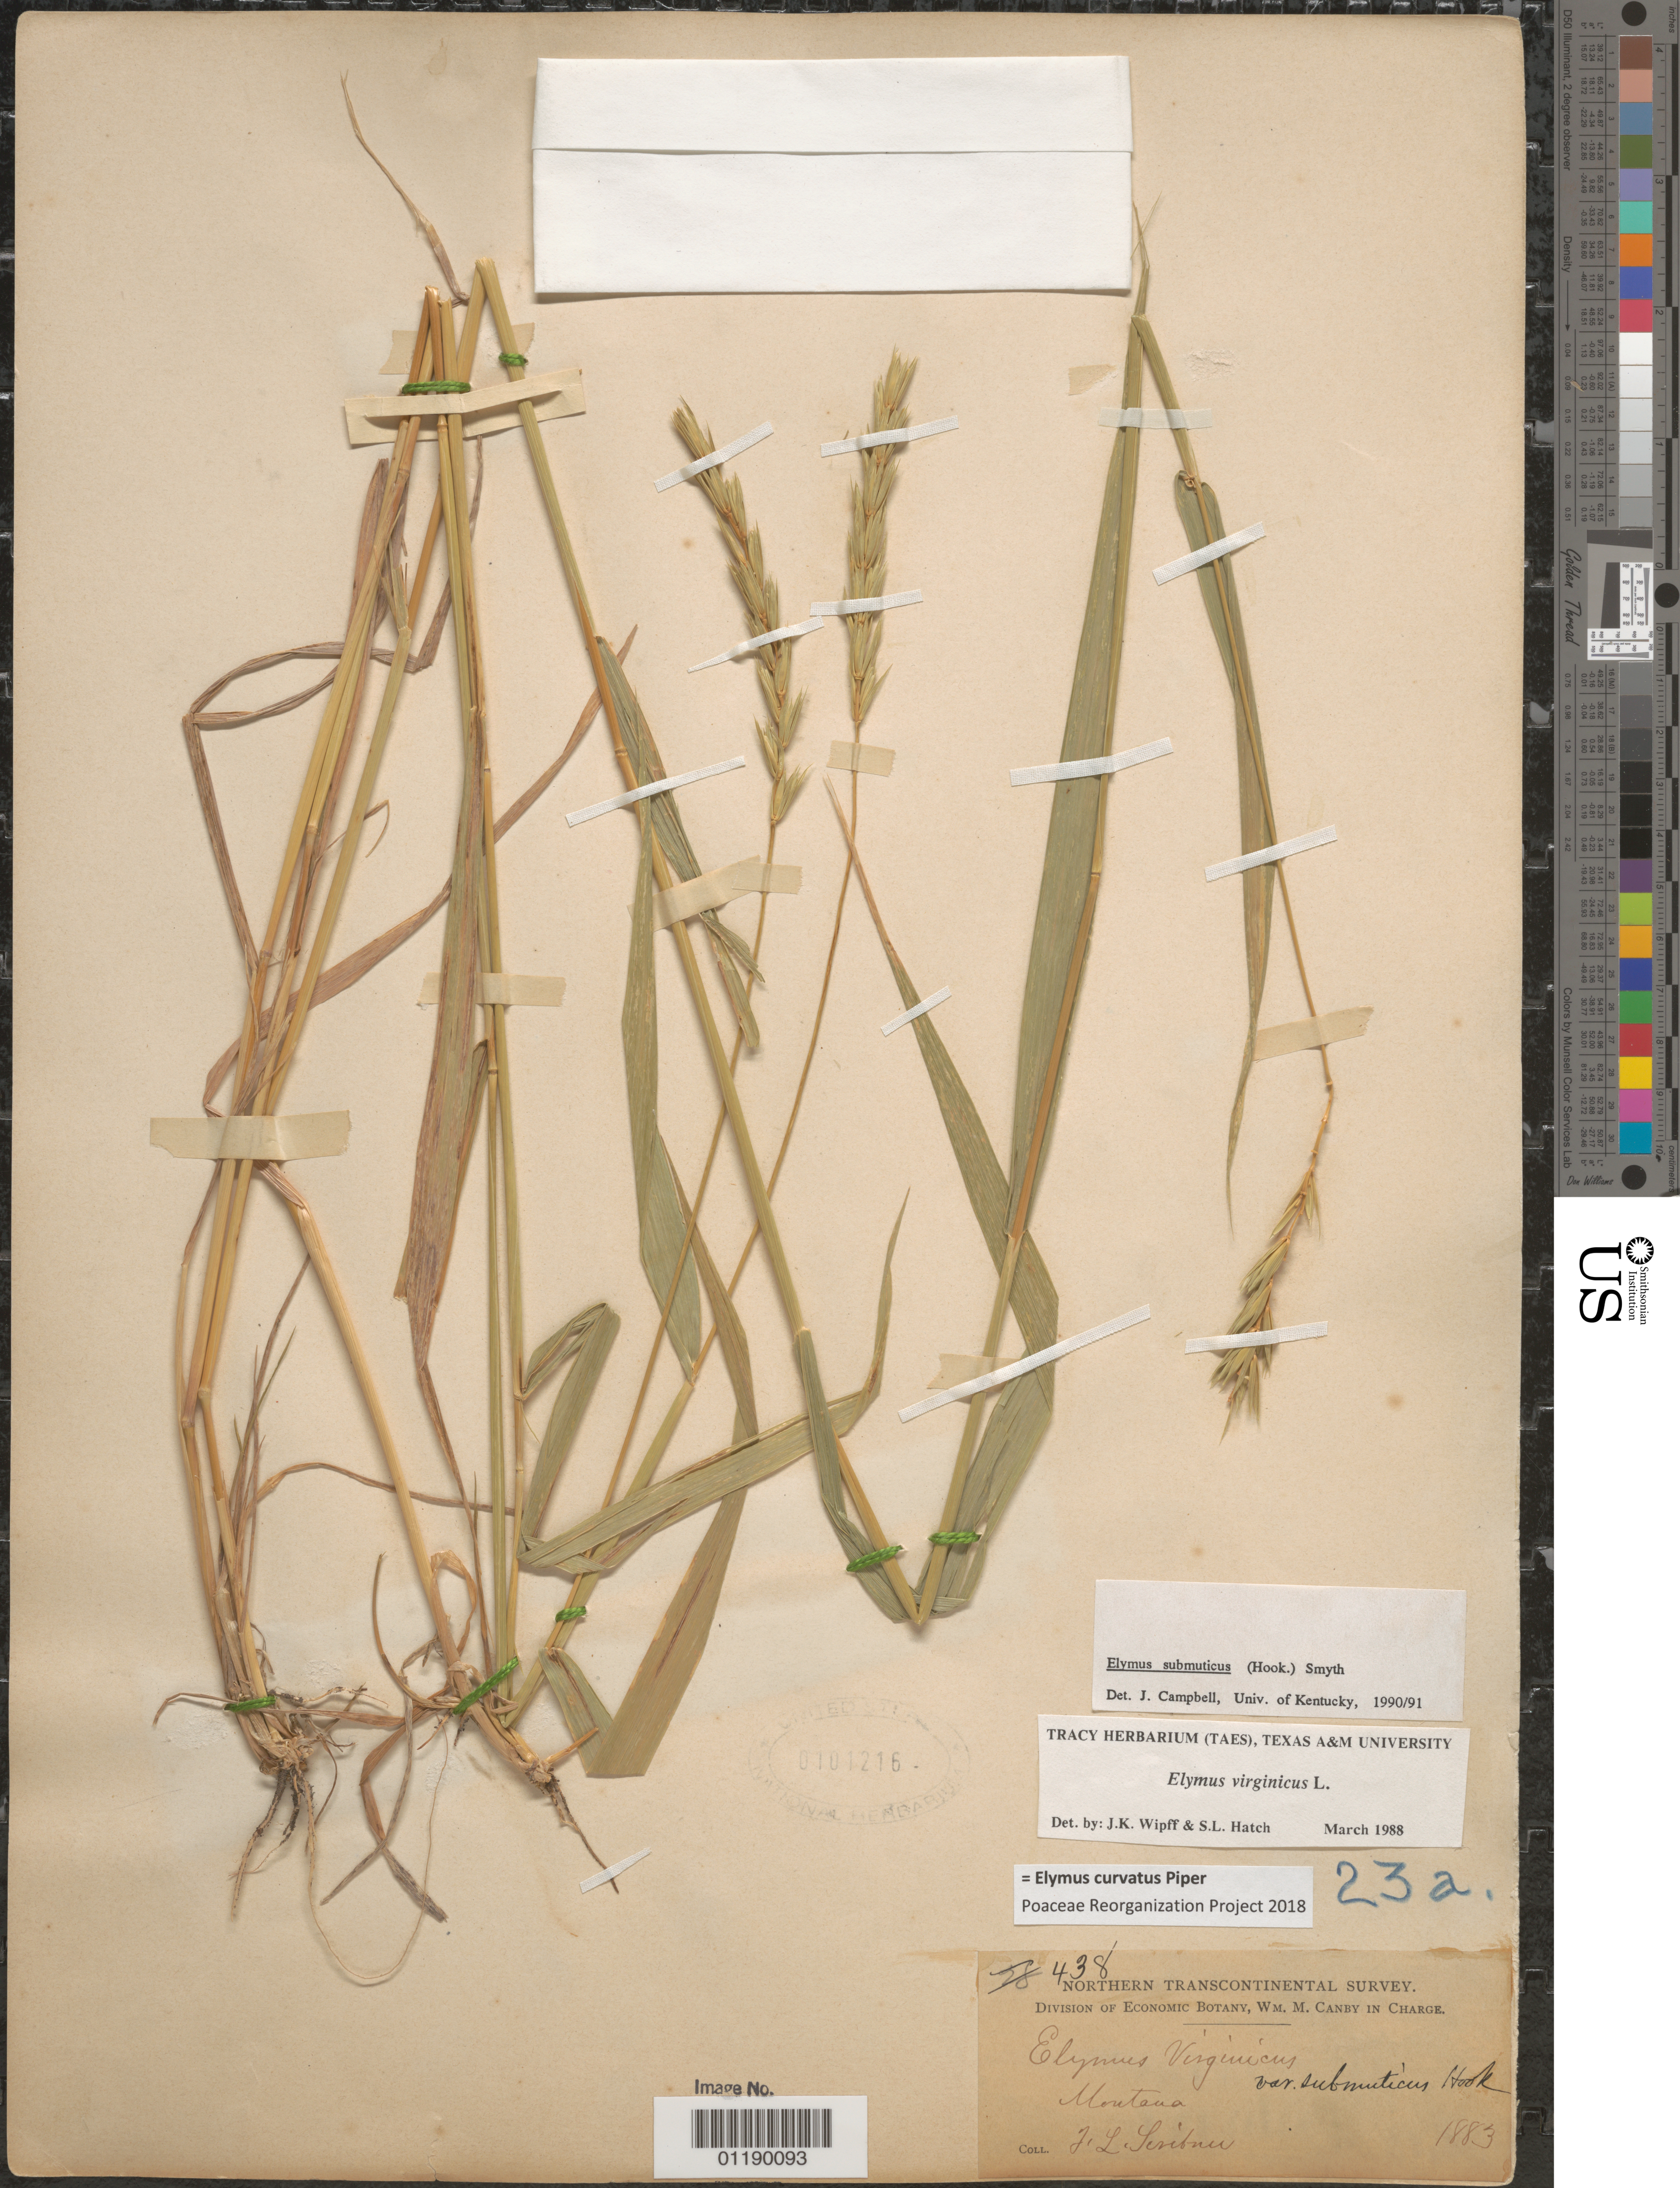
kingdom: Plantae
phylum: Tracheophyta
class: Liliopsida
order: Poales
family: Poaceae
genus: Elymus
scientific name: Elymus curvatus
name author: Piper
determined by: Poaceae Reorganization Project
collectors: F. L. Scribner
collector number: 438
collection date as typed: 1883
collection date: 1883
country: United States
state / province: Montana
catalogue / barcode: US 101216